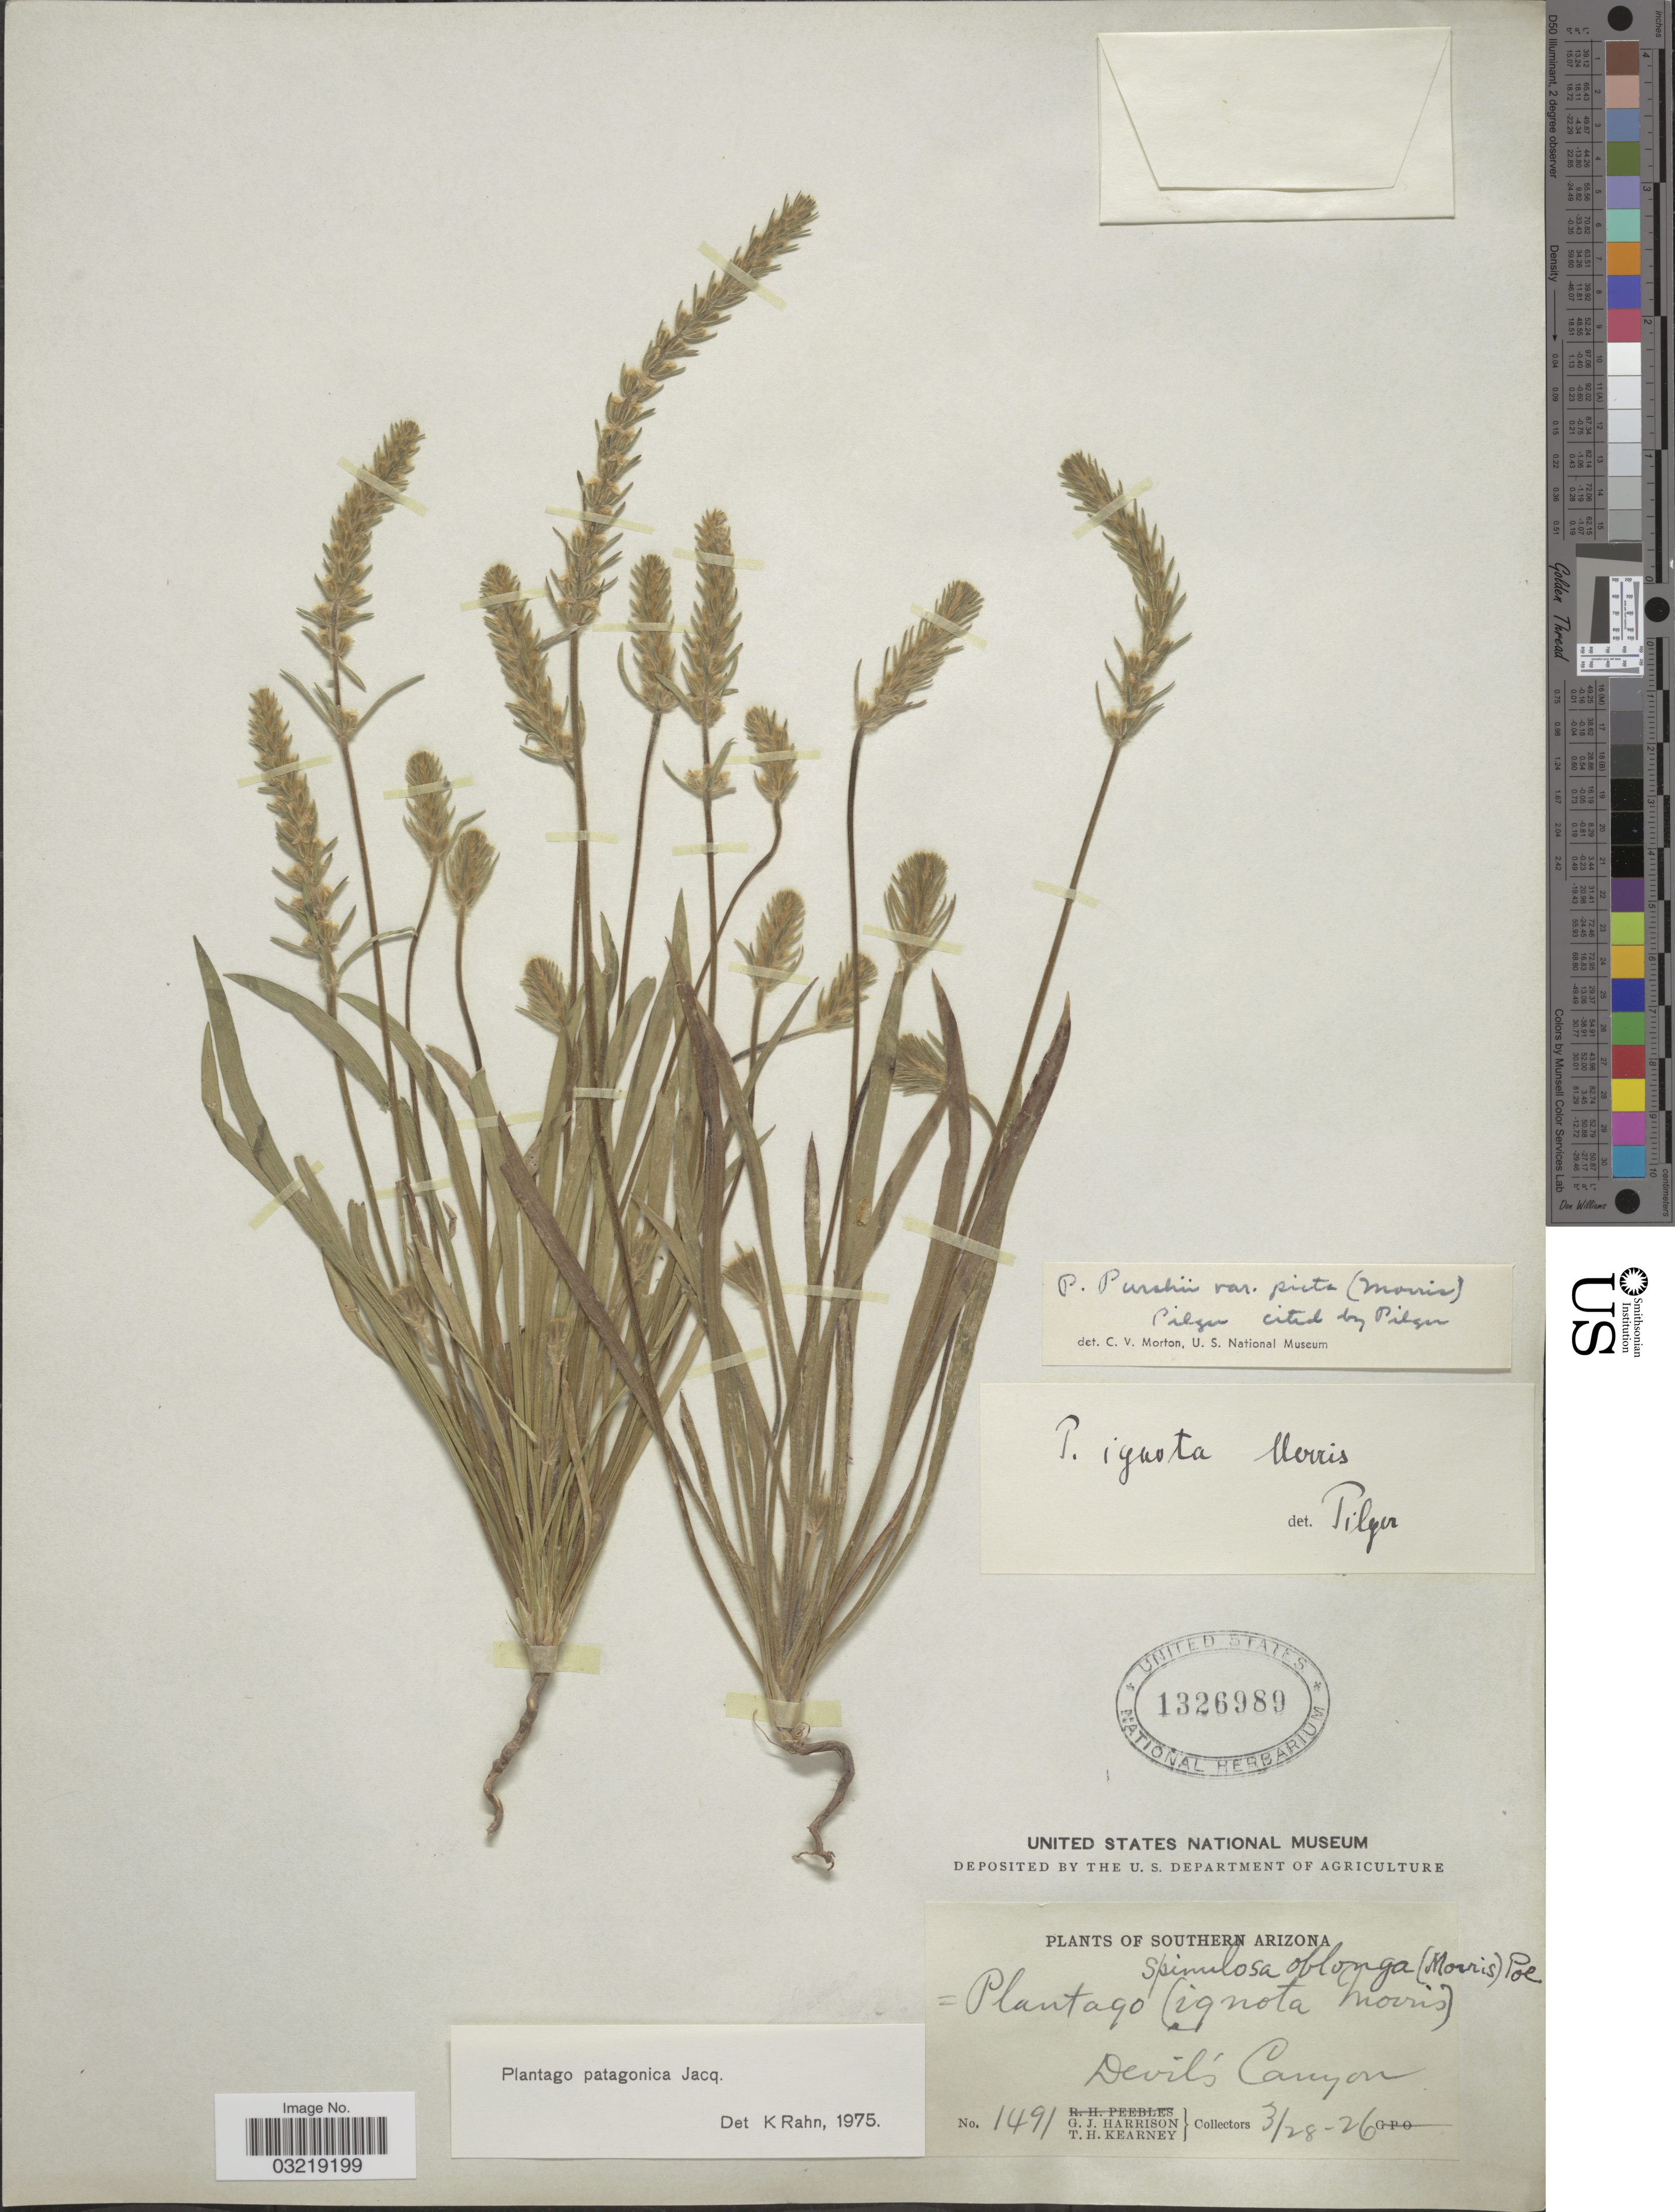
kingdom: Plantae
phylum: Tracheophyta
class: Magnoliopsida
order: Lamiales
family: Plantaginaceae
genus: Plantago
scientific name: Plantago patagonica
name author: Jacq.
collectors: G. J. Harrison & T. H. Kearney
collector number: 1491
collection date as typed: Transcribed d/m/y: 28/3/26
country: United States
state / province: Arizona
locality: Southern Arizona. Devil's Canyon.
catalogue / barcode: US 1326989